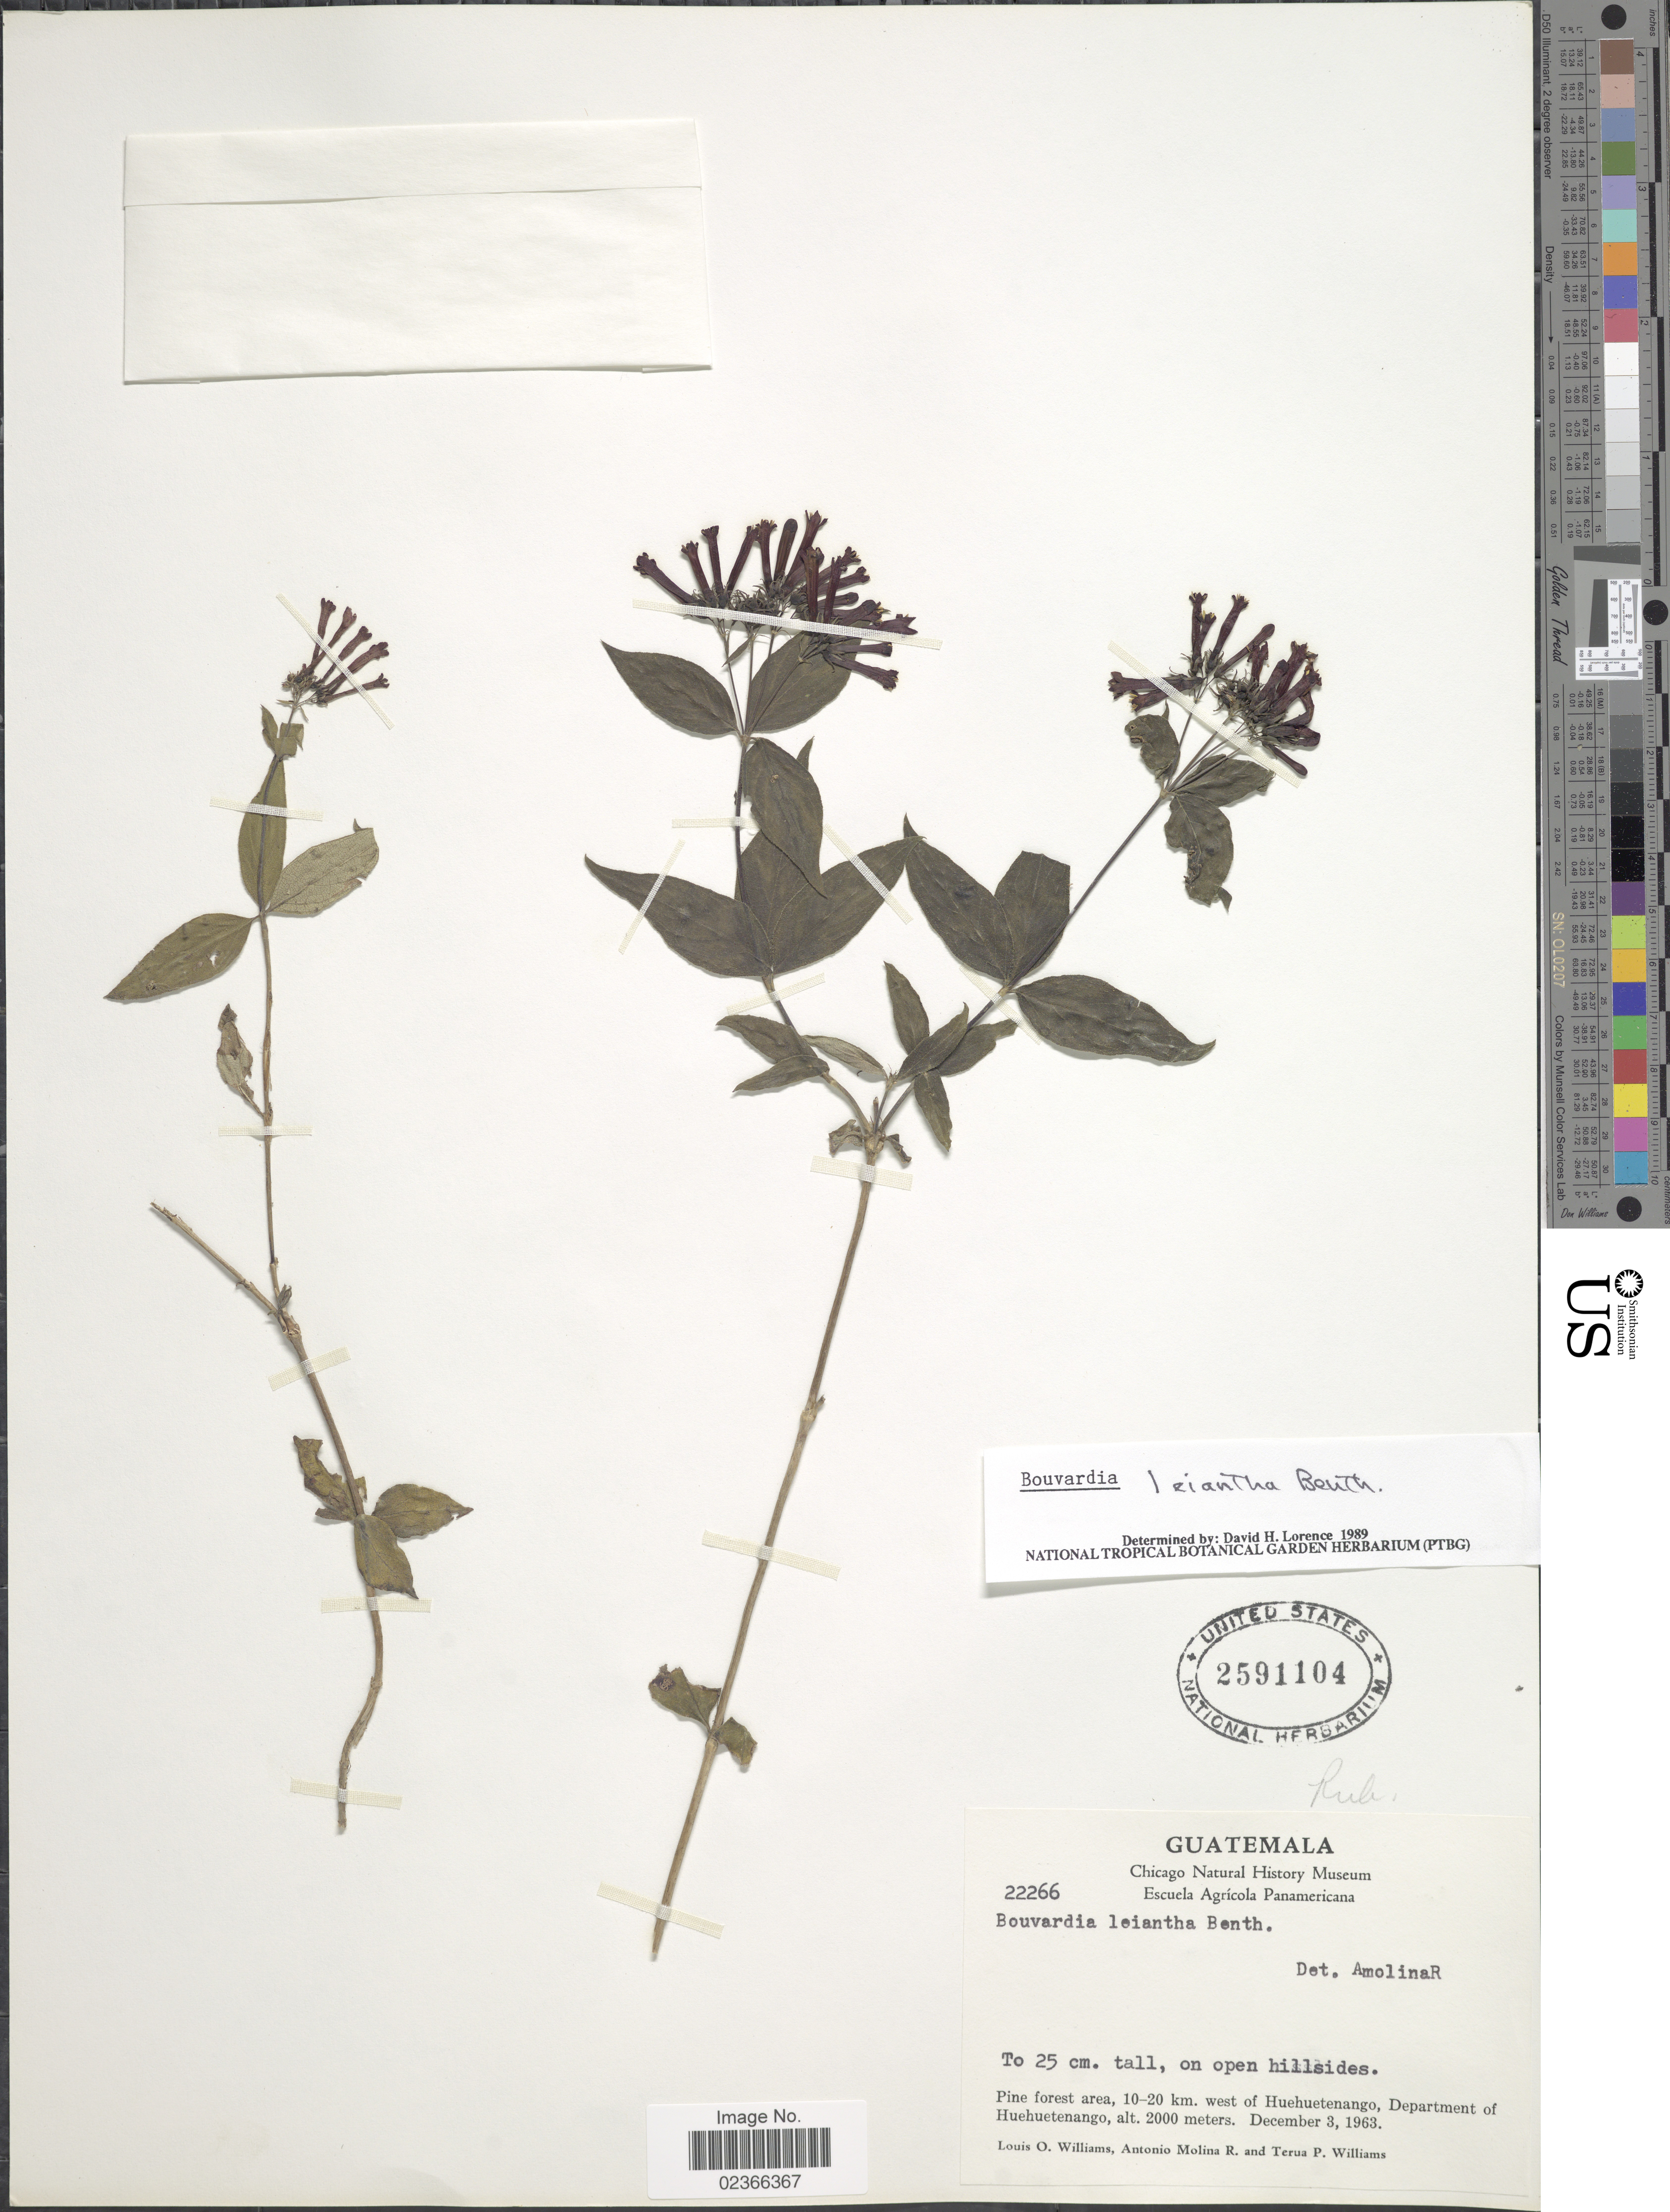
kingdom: Plantae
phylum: Tracheophyta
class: Magnoliopsida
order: Gentianales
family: Rubiaceae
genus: Bouvardia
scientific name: Bouvardia leiantha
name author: Benth.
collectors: L. O. Williams, A. Molina R. & T. P. Williams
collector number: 22266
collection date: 1963-12-03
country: Guatemala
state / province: Huehuetenango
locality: Pine forest area, 10-20 km. west of Huehuetenango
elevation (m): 2000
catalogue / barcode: US 2591104